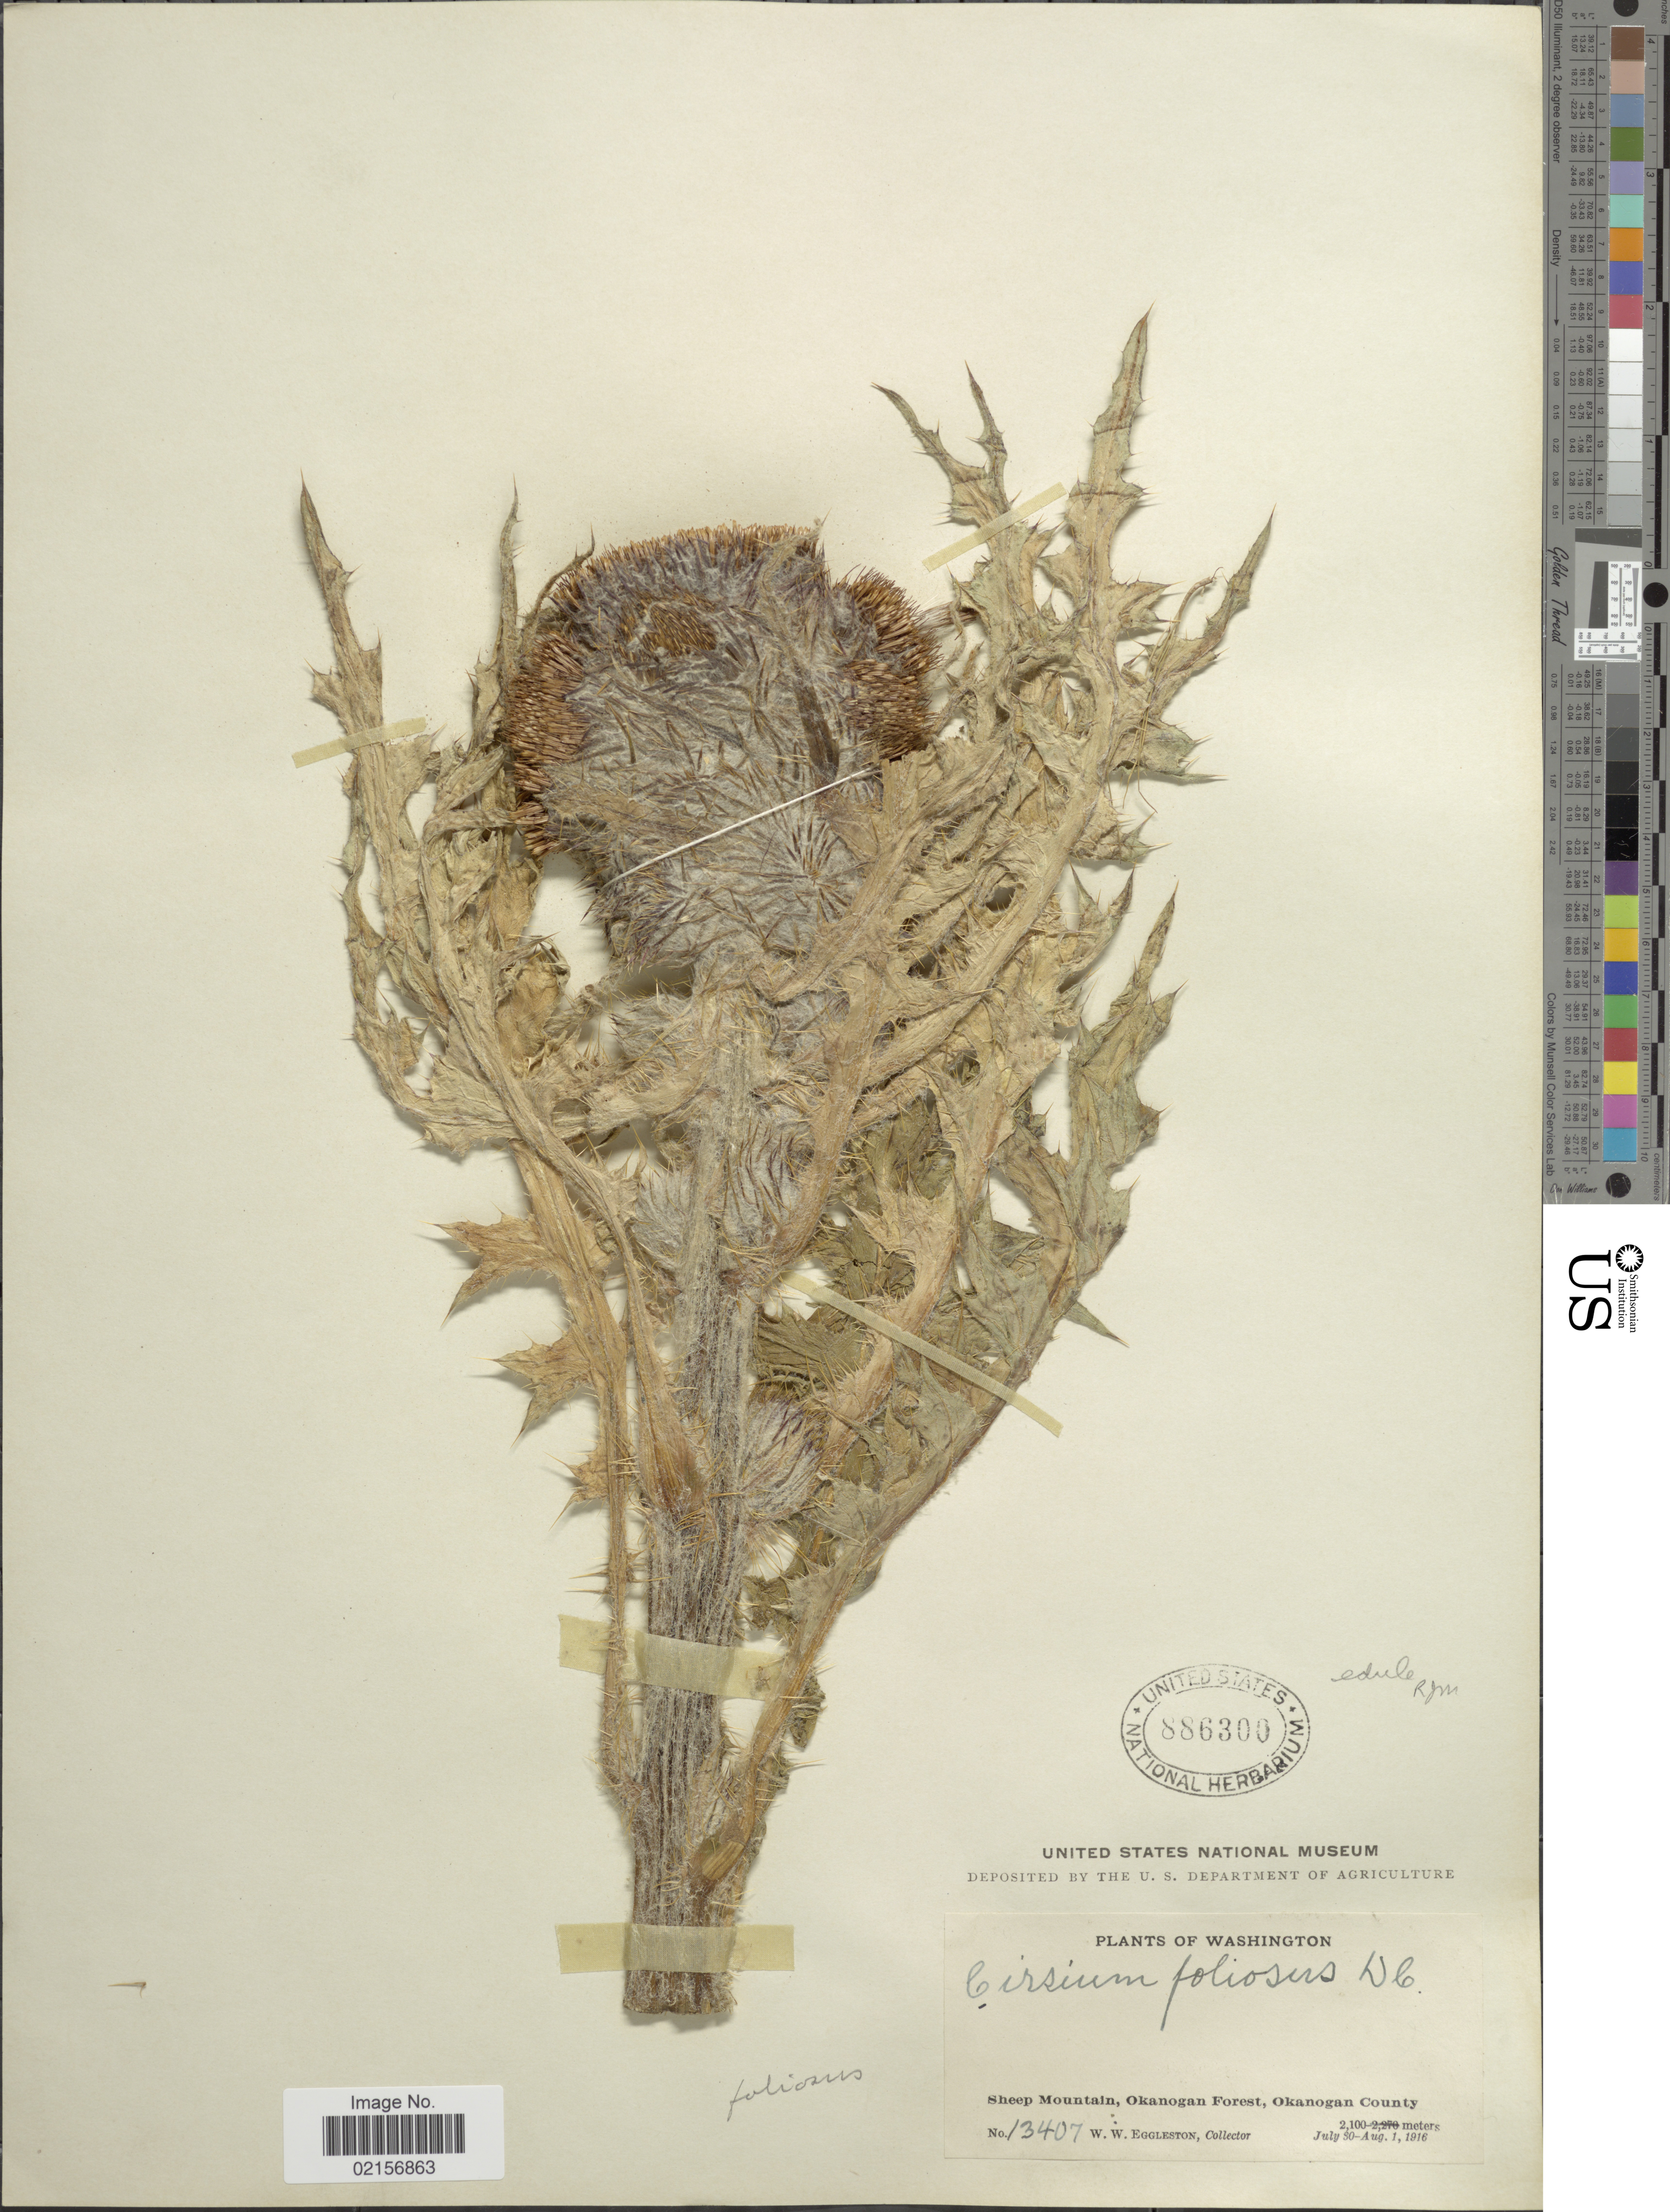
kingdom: Plantae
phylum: Tracheophyta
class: Magnoliopsida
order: Asterales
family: Asteraceae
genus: Cirsium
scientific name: Cirsium edule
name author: Nutt.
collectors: W. W. Eggleston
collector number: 13407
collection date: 1916-07-30/1916-08-01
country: United States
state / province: Washington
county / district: Okanogan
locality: Sheep Mountain, Okanogan Forest, Okanogan County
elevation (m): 2100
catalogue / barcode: US 886300